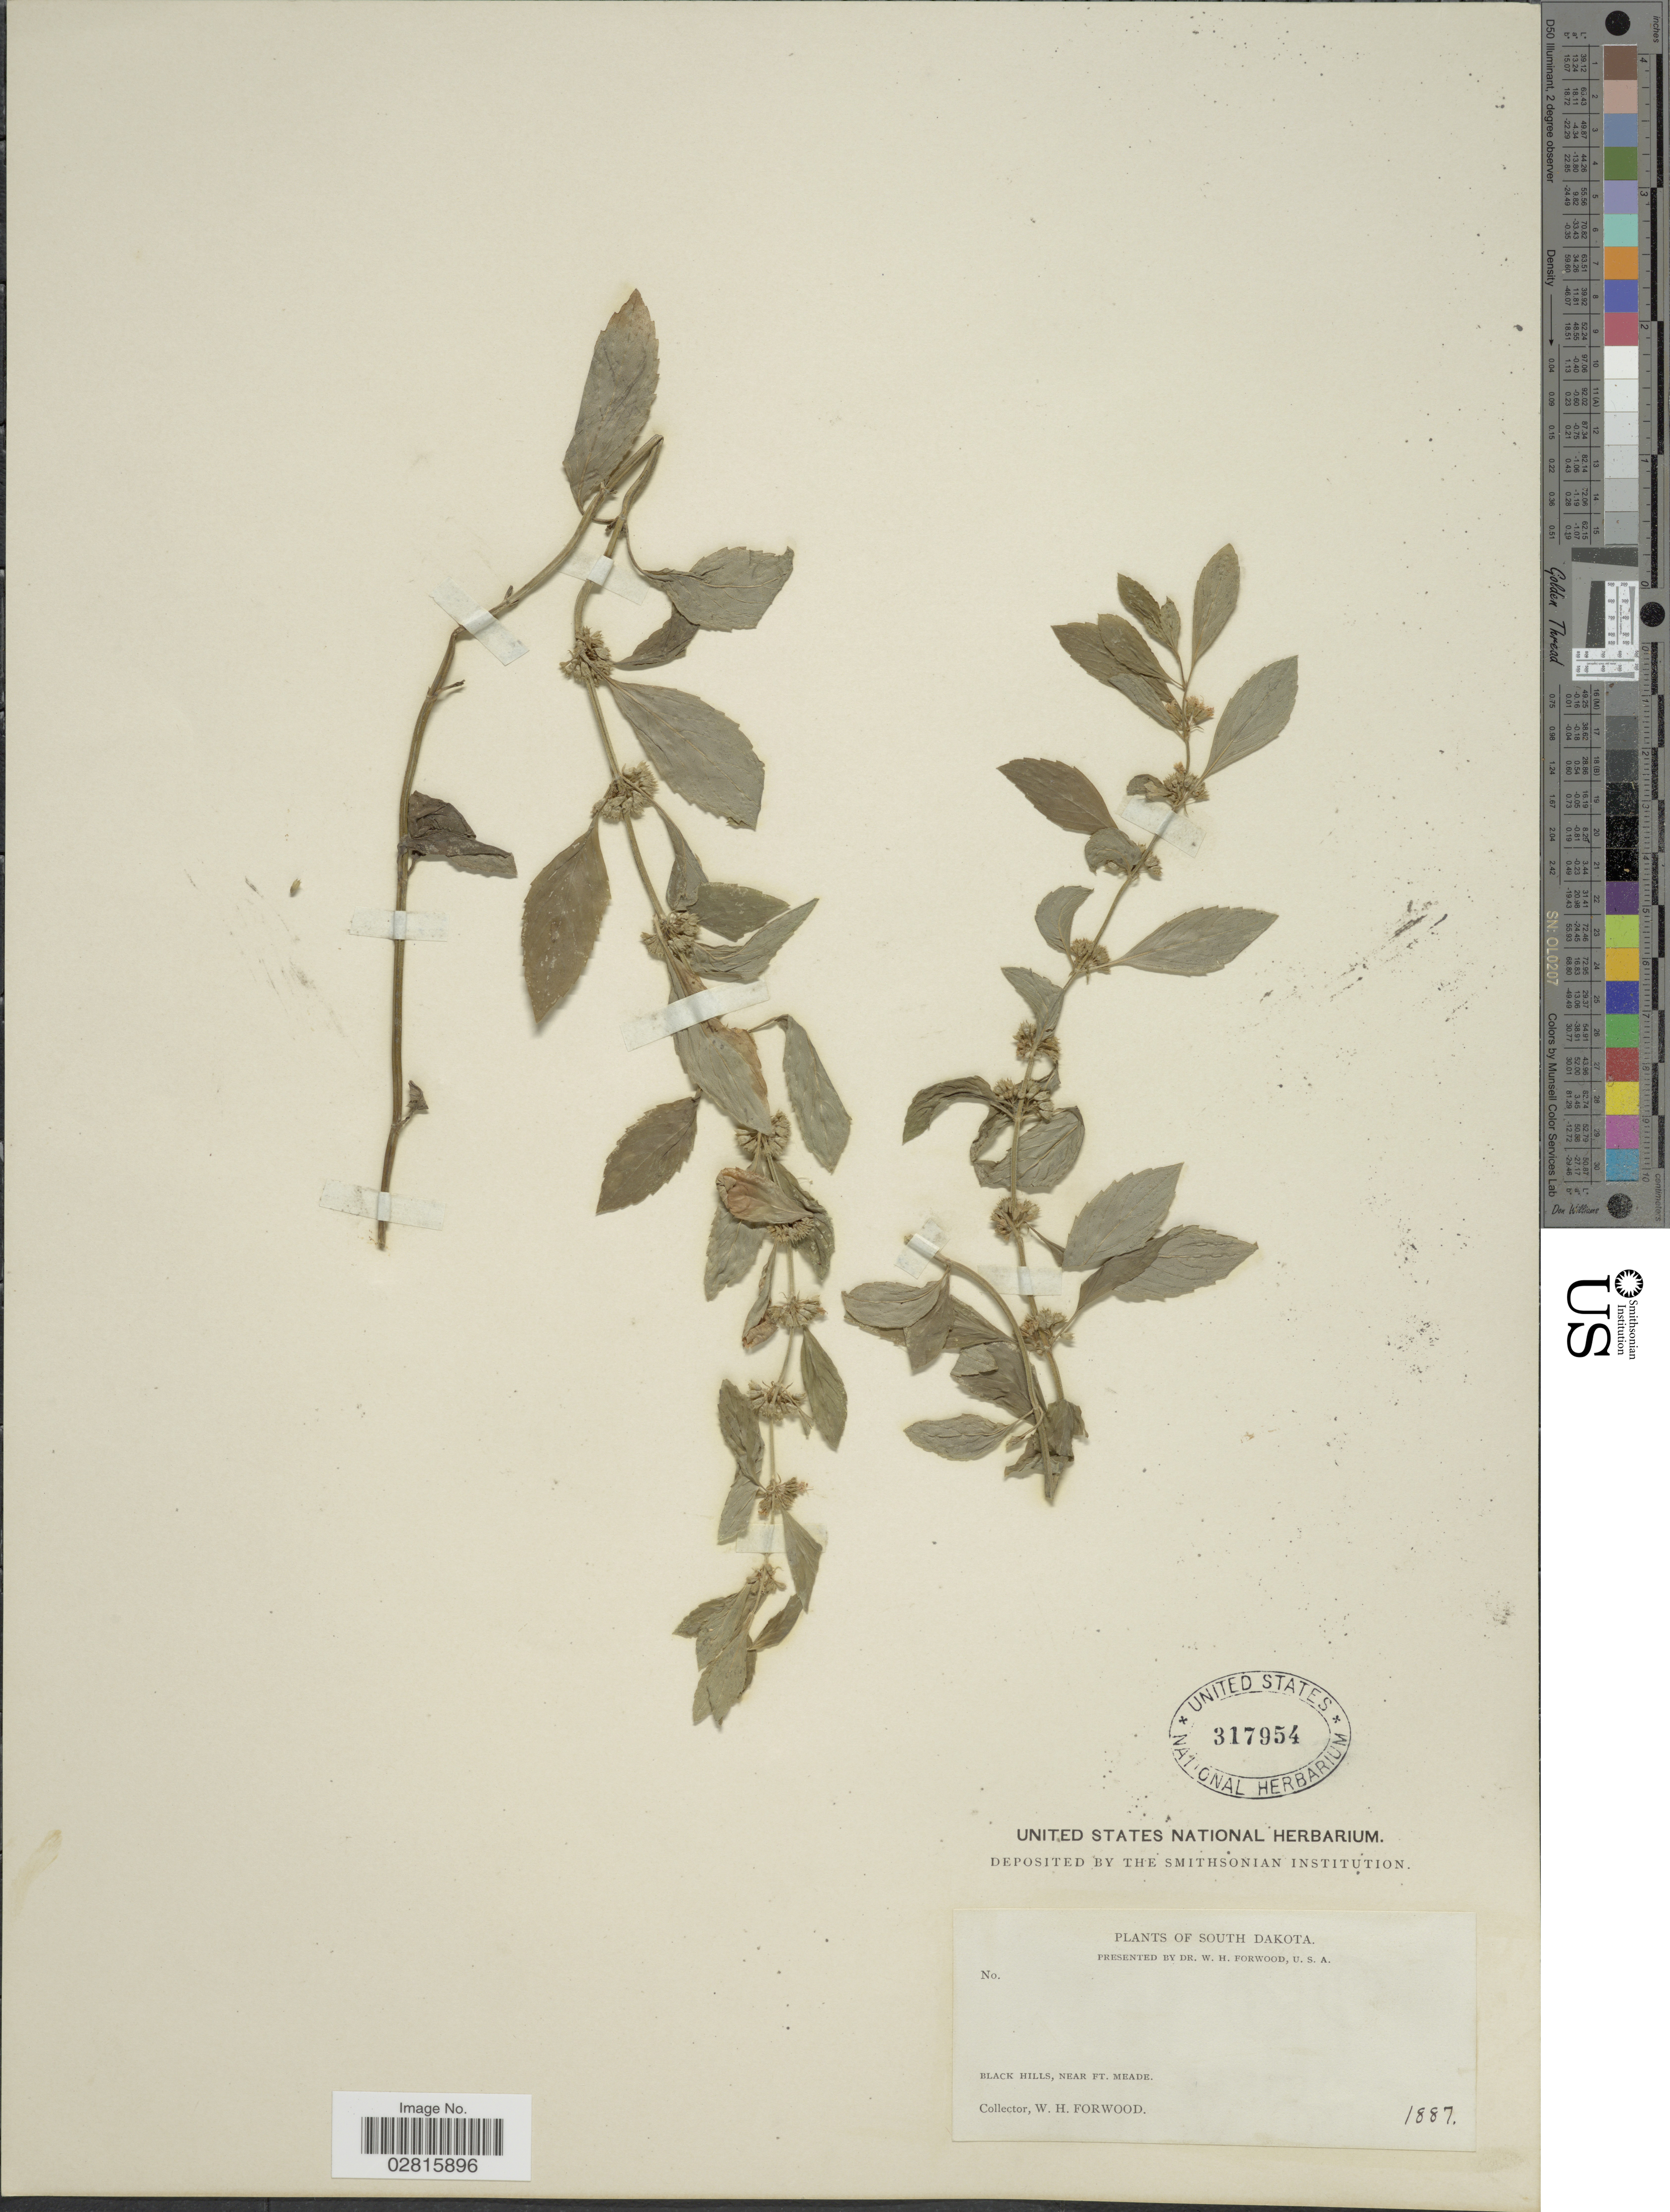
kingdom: Plantae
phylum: Tracheophyta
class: Magnoliopsida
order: Lamiales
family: Lamiaceae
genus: Mentha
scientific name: Mentha sp.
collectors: W. Forwood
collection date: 1887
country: United States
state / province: South Dakota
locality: Black Hills, near Ft. Meade.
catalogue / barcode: US 317954